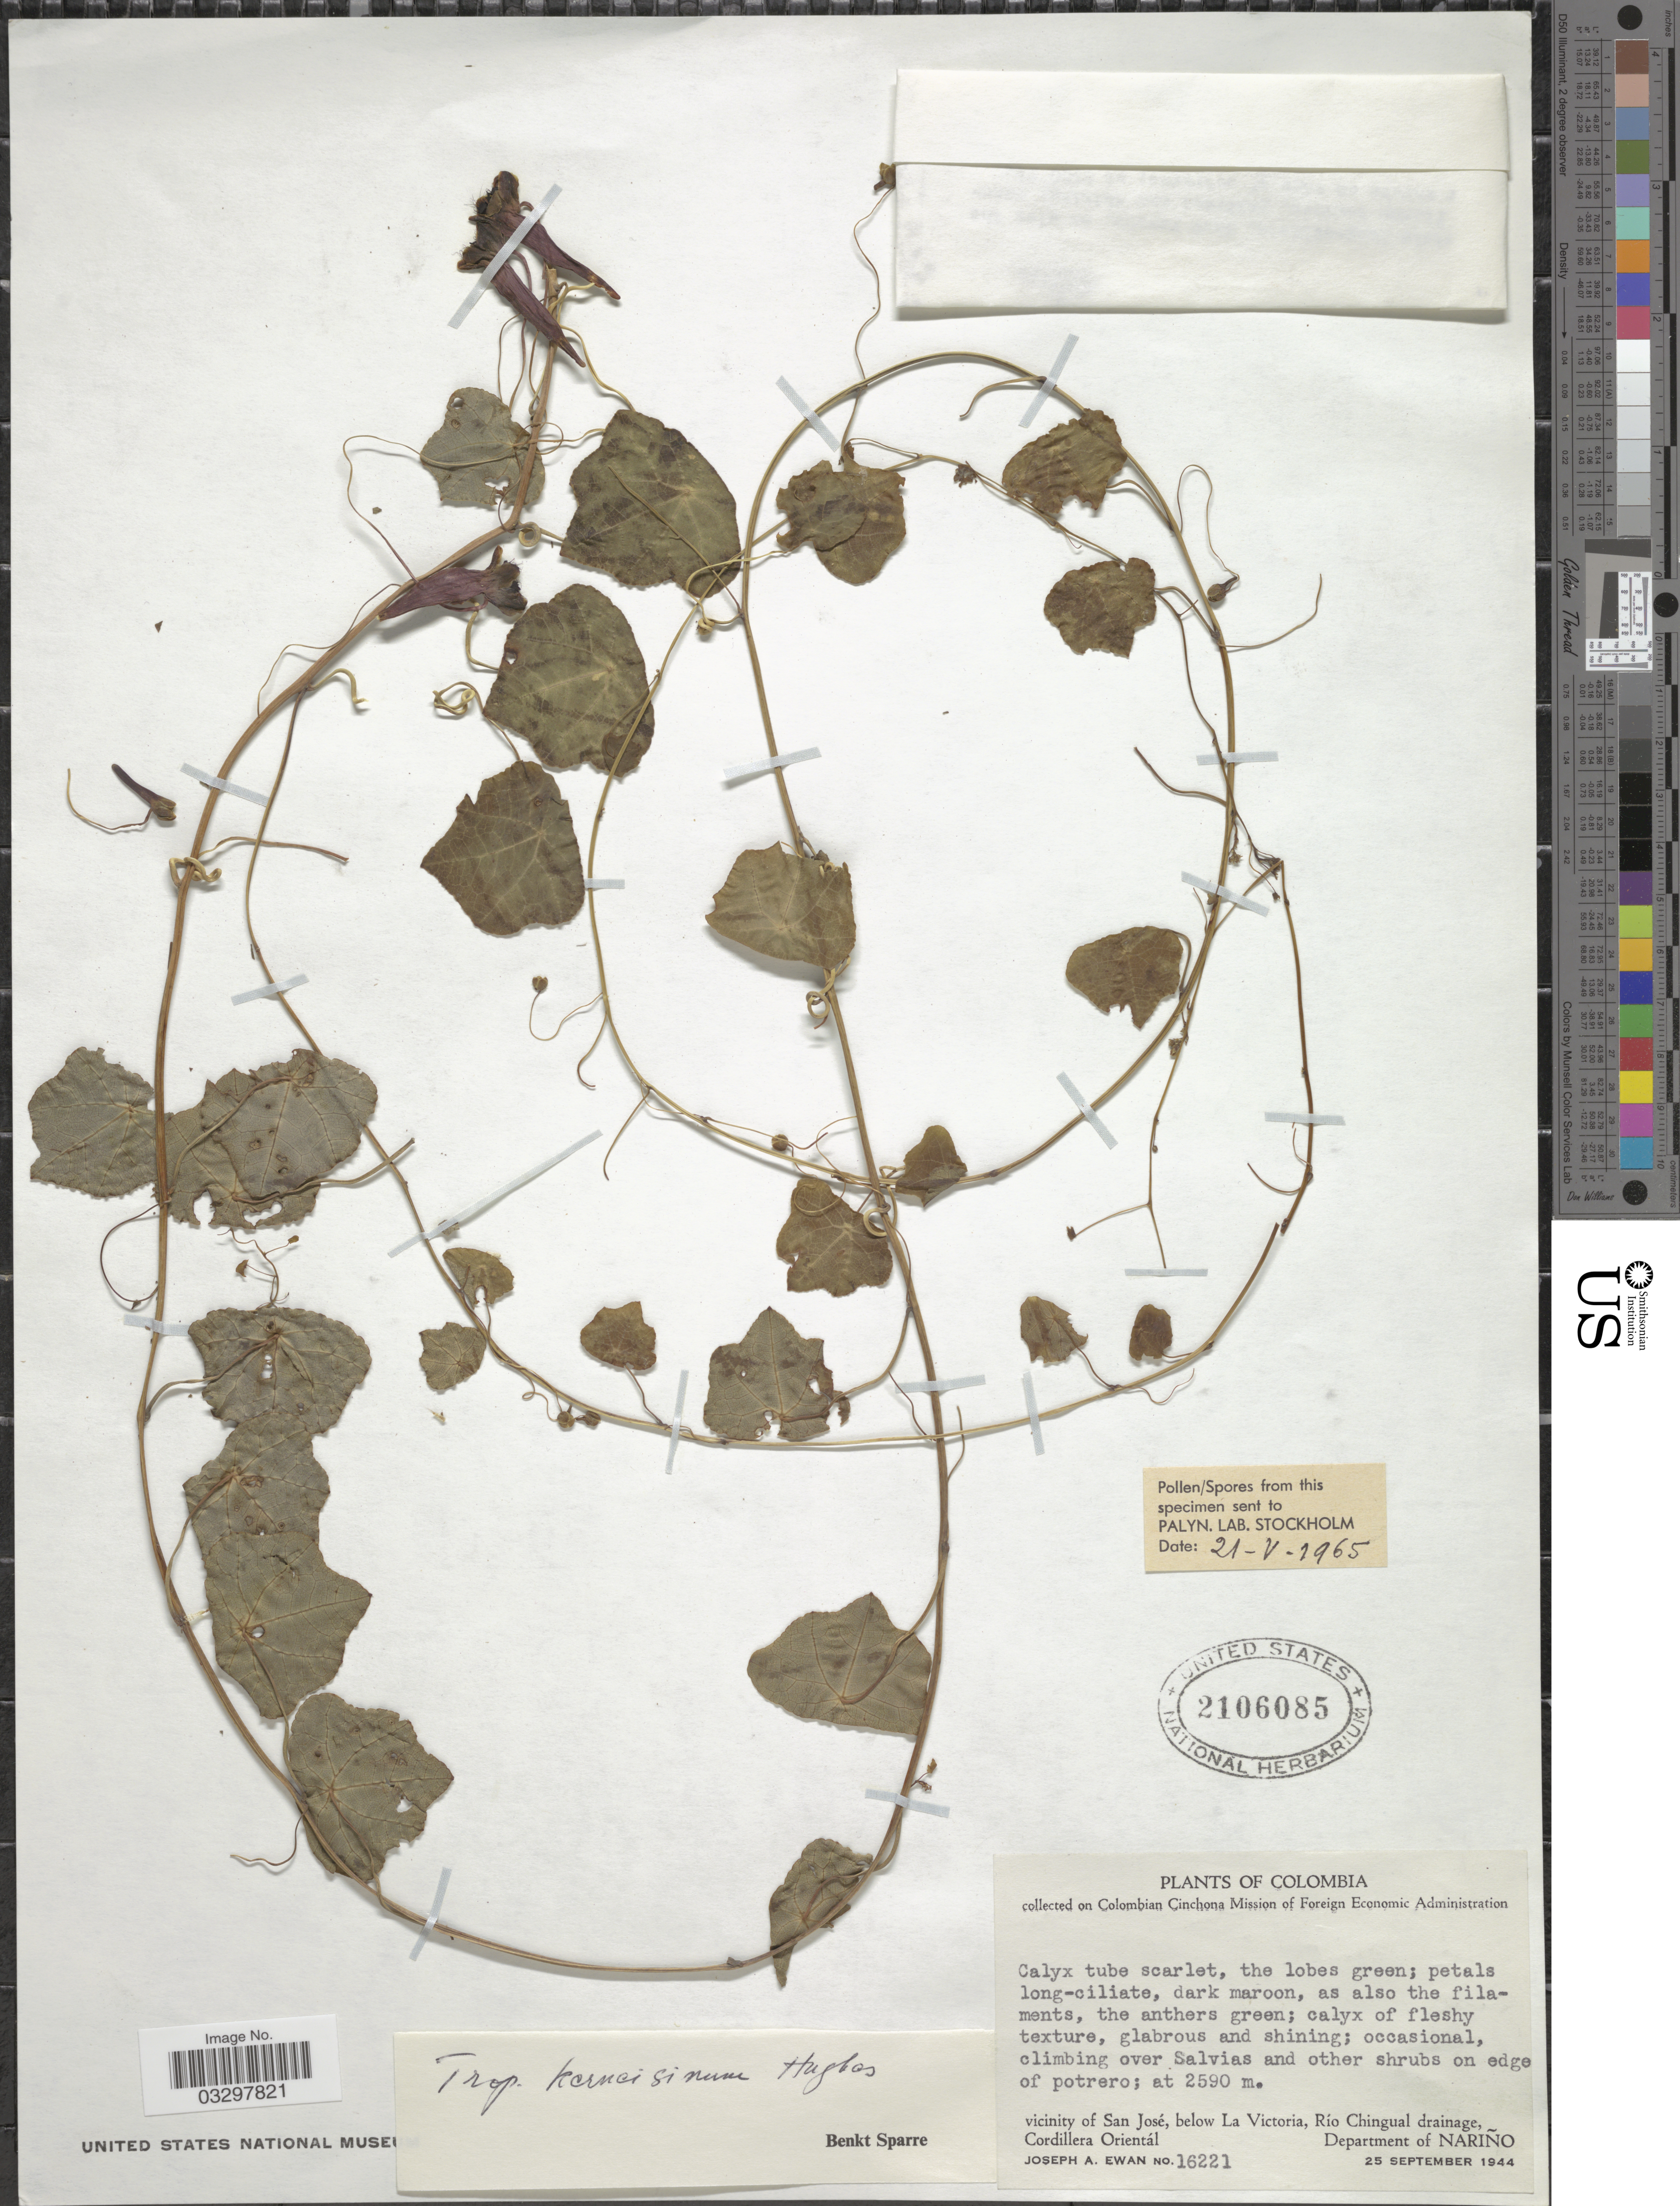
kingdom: Plantae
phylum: Tracheophyta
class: Magnoliopsida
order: Brassicales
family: Tropaeolaceae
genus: Tropaeolum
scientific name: Tropaeolum kerneisinum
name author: Hughes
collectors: J. A. Ewan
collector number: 16221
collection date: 1944-09-25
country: Colombia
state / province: Nariño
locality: Vicinity of San José, below La Victoria, Río Chingual drainage, Cordillera Orientál. Department of Nariño.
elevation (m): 2590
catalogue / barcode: US 2106085